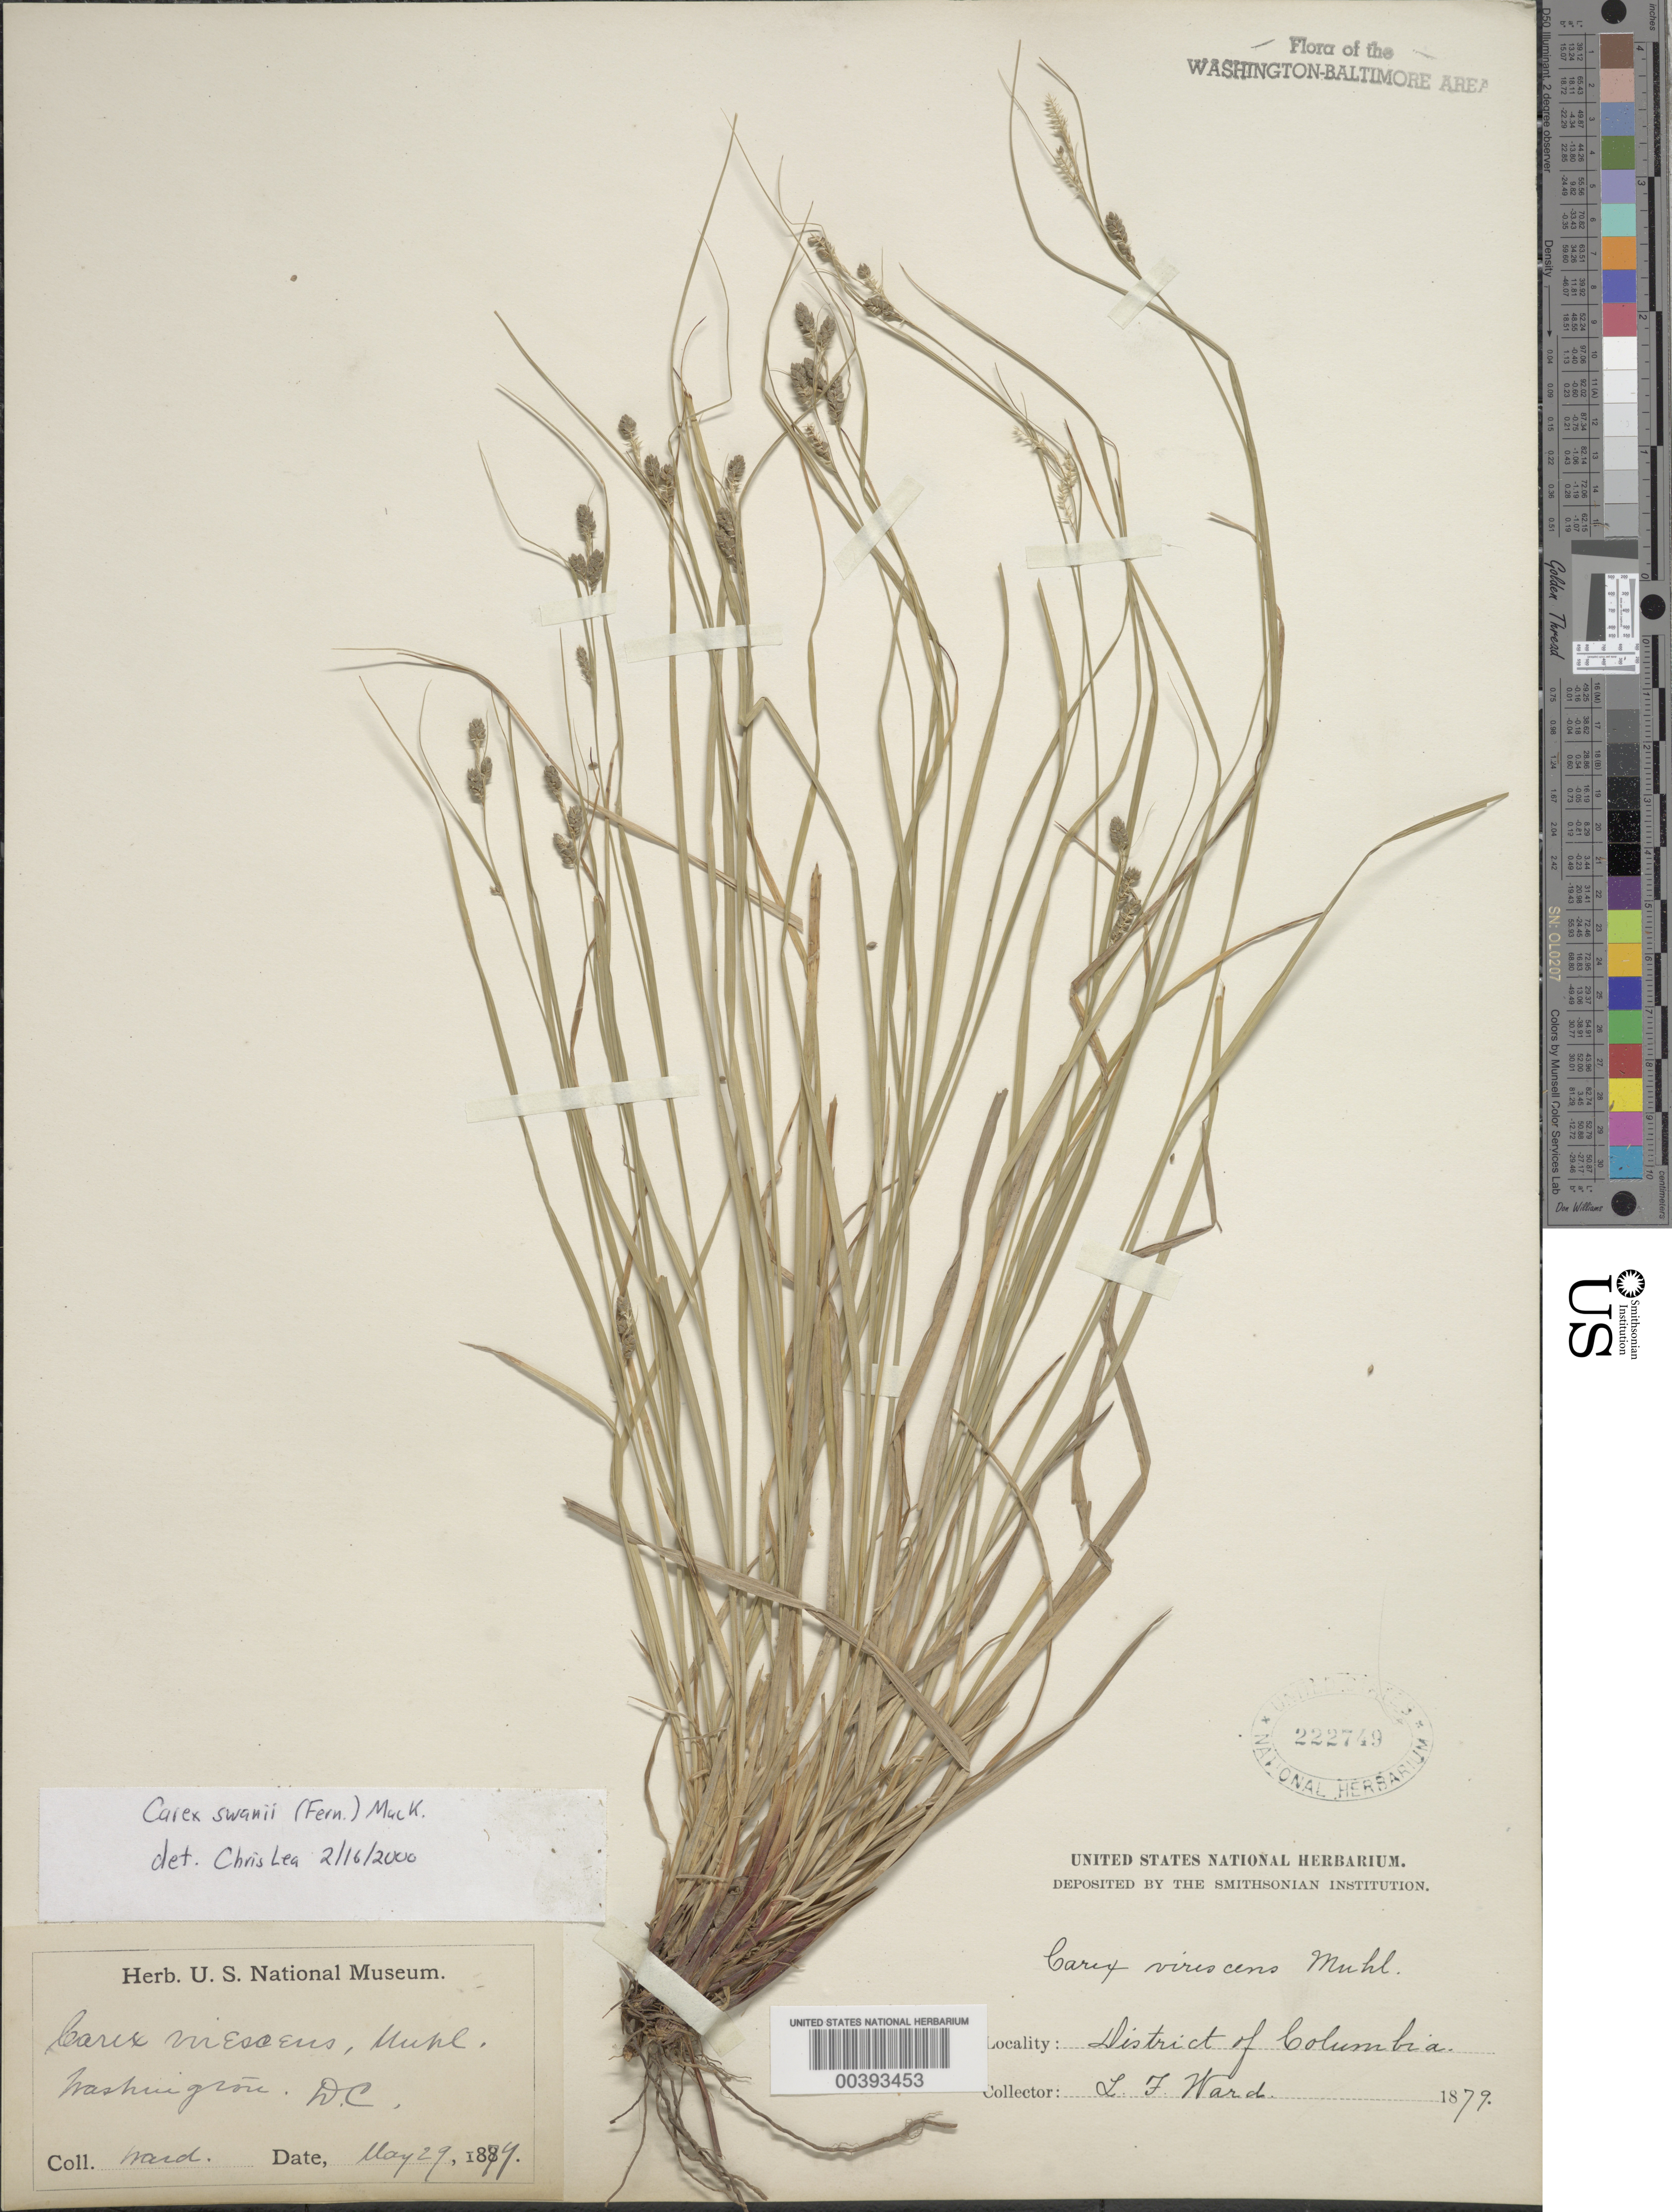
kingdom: Plantae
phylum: Tracheophyta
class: Liliopsida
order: Poales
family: Cyperaceae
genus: Carex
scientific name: Carex swanii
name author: (Fernald) Mack.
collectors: L. F. Ward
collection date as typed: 29 May 1879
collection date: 1879-05-29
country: United States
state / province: District of Columbia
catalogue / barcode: US 222749